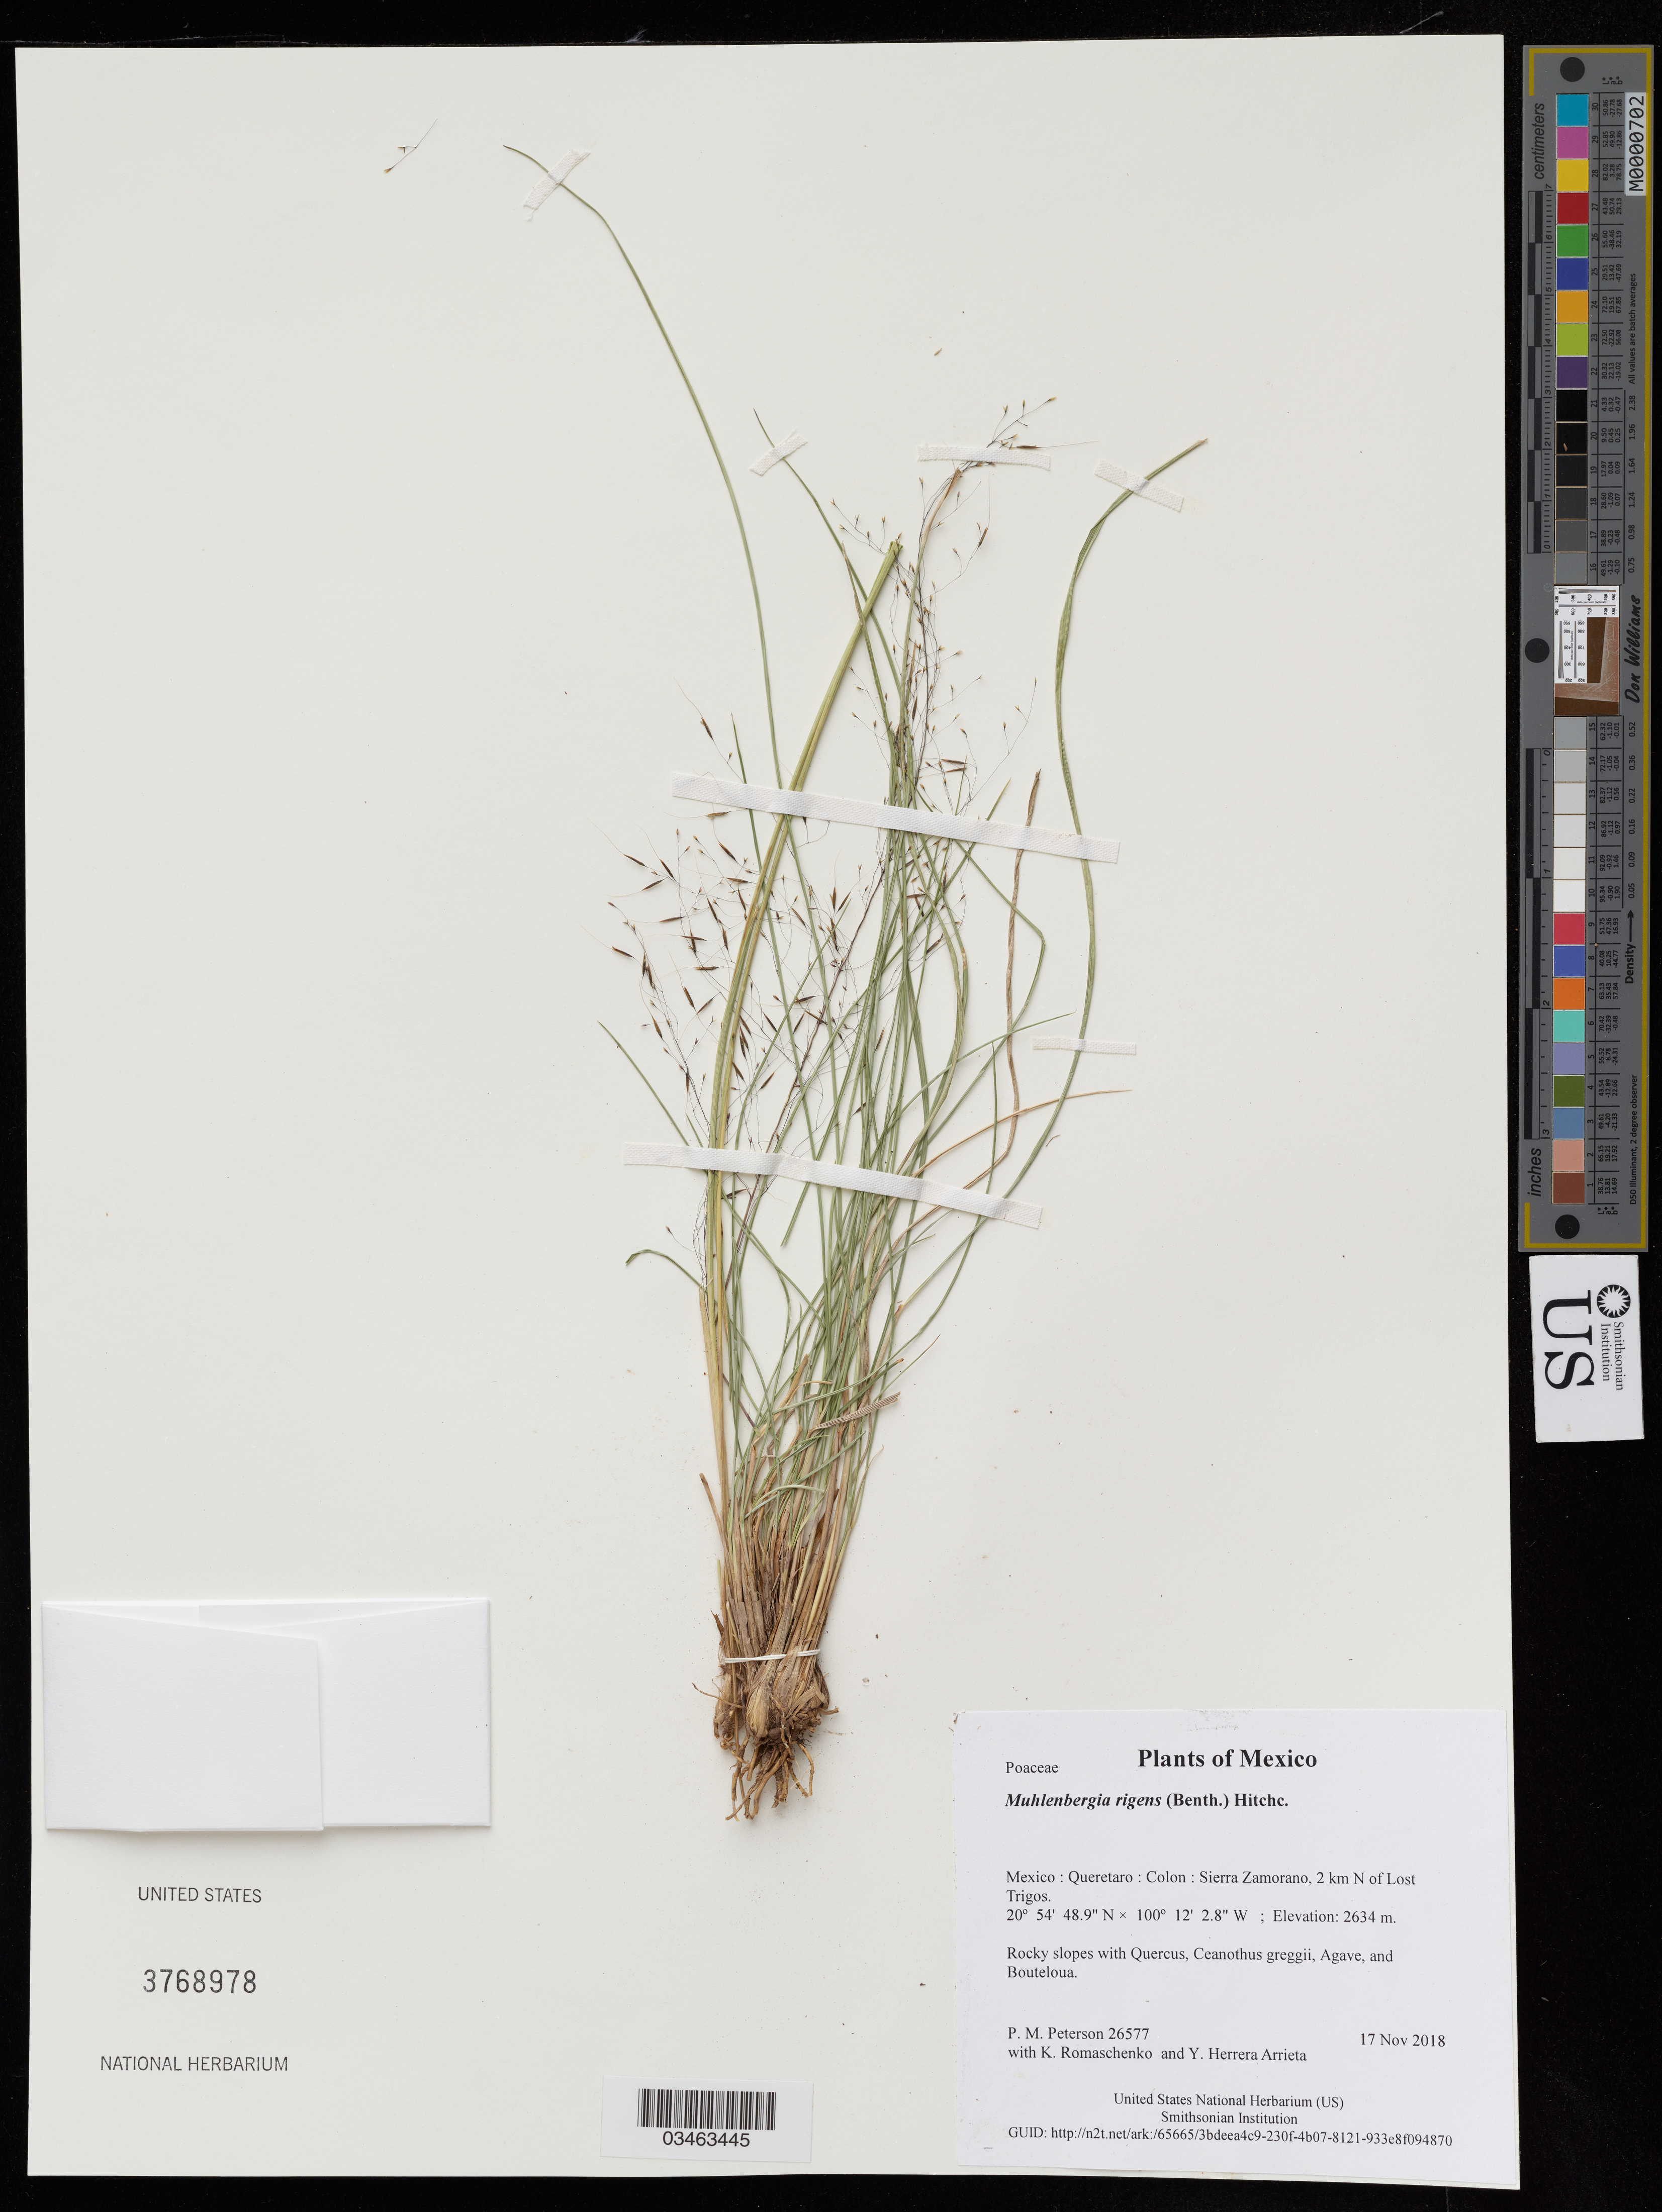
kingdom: Plantae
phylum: Tracheophyta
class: Liliopsida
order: Poales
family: Poaceae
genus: Muhlenbergia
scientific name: Muhlenbergia rigens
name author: (Benth.) Hitchc.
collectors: P. M. Peterson, K. Romaschenko & Y. Herrera Arrieta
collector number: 26577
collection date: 2018-11-17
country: Mexico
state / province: Queretaro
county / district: Colon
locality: Sierra Zamorano, 2 km N of Lost Trigos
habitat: Rocky slopes with Quercus, Ceanothus greggii, Agave, and Bouteloua.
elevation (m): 2634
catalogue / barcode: US 3768978